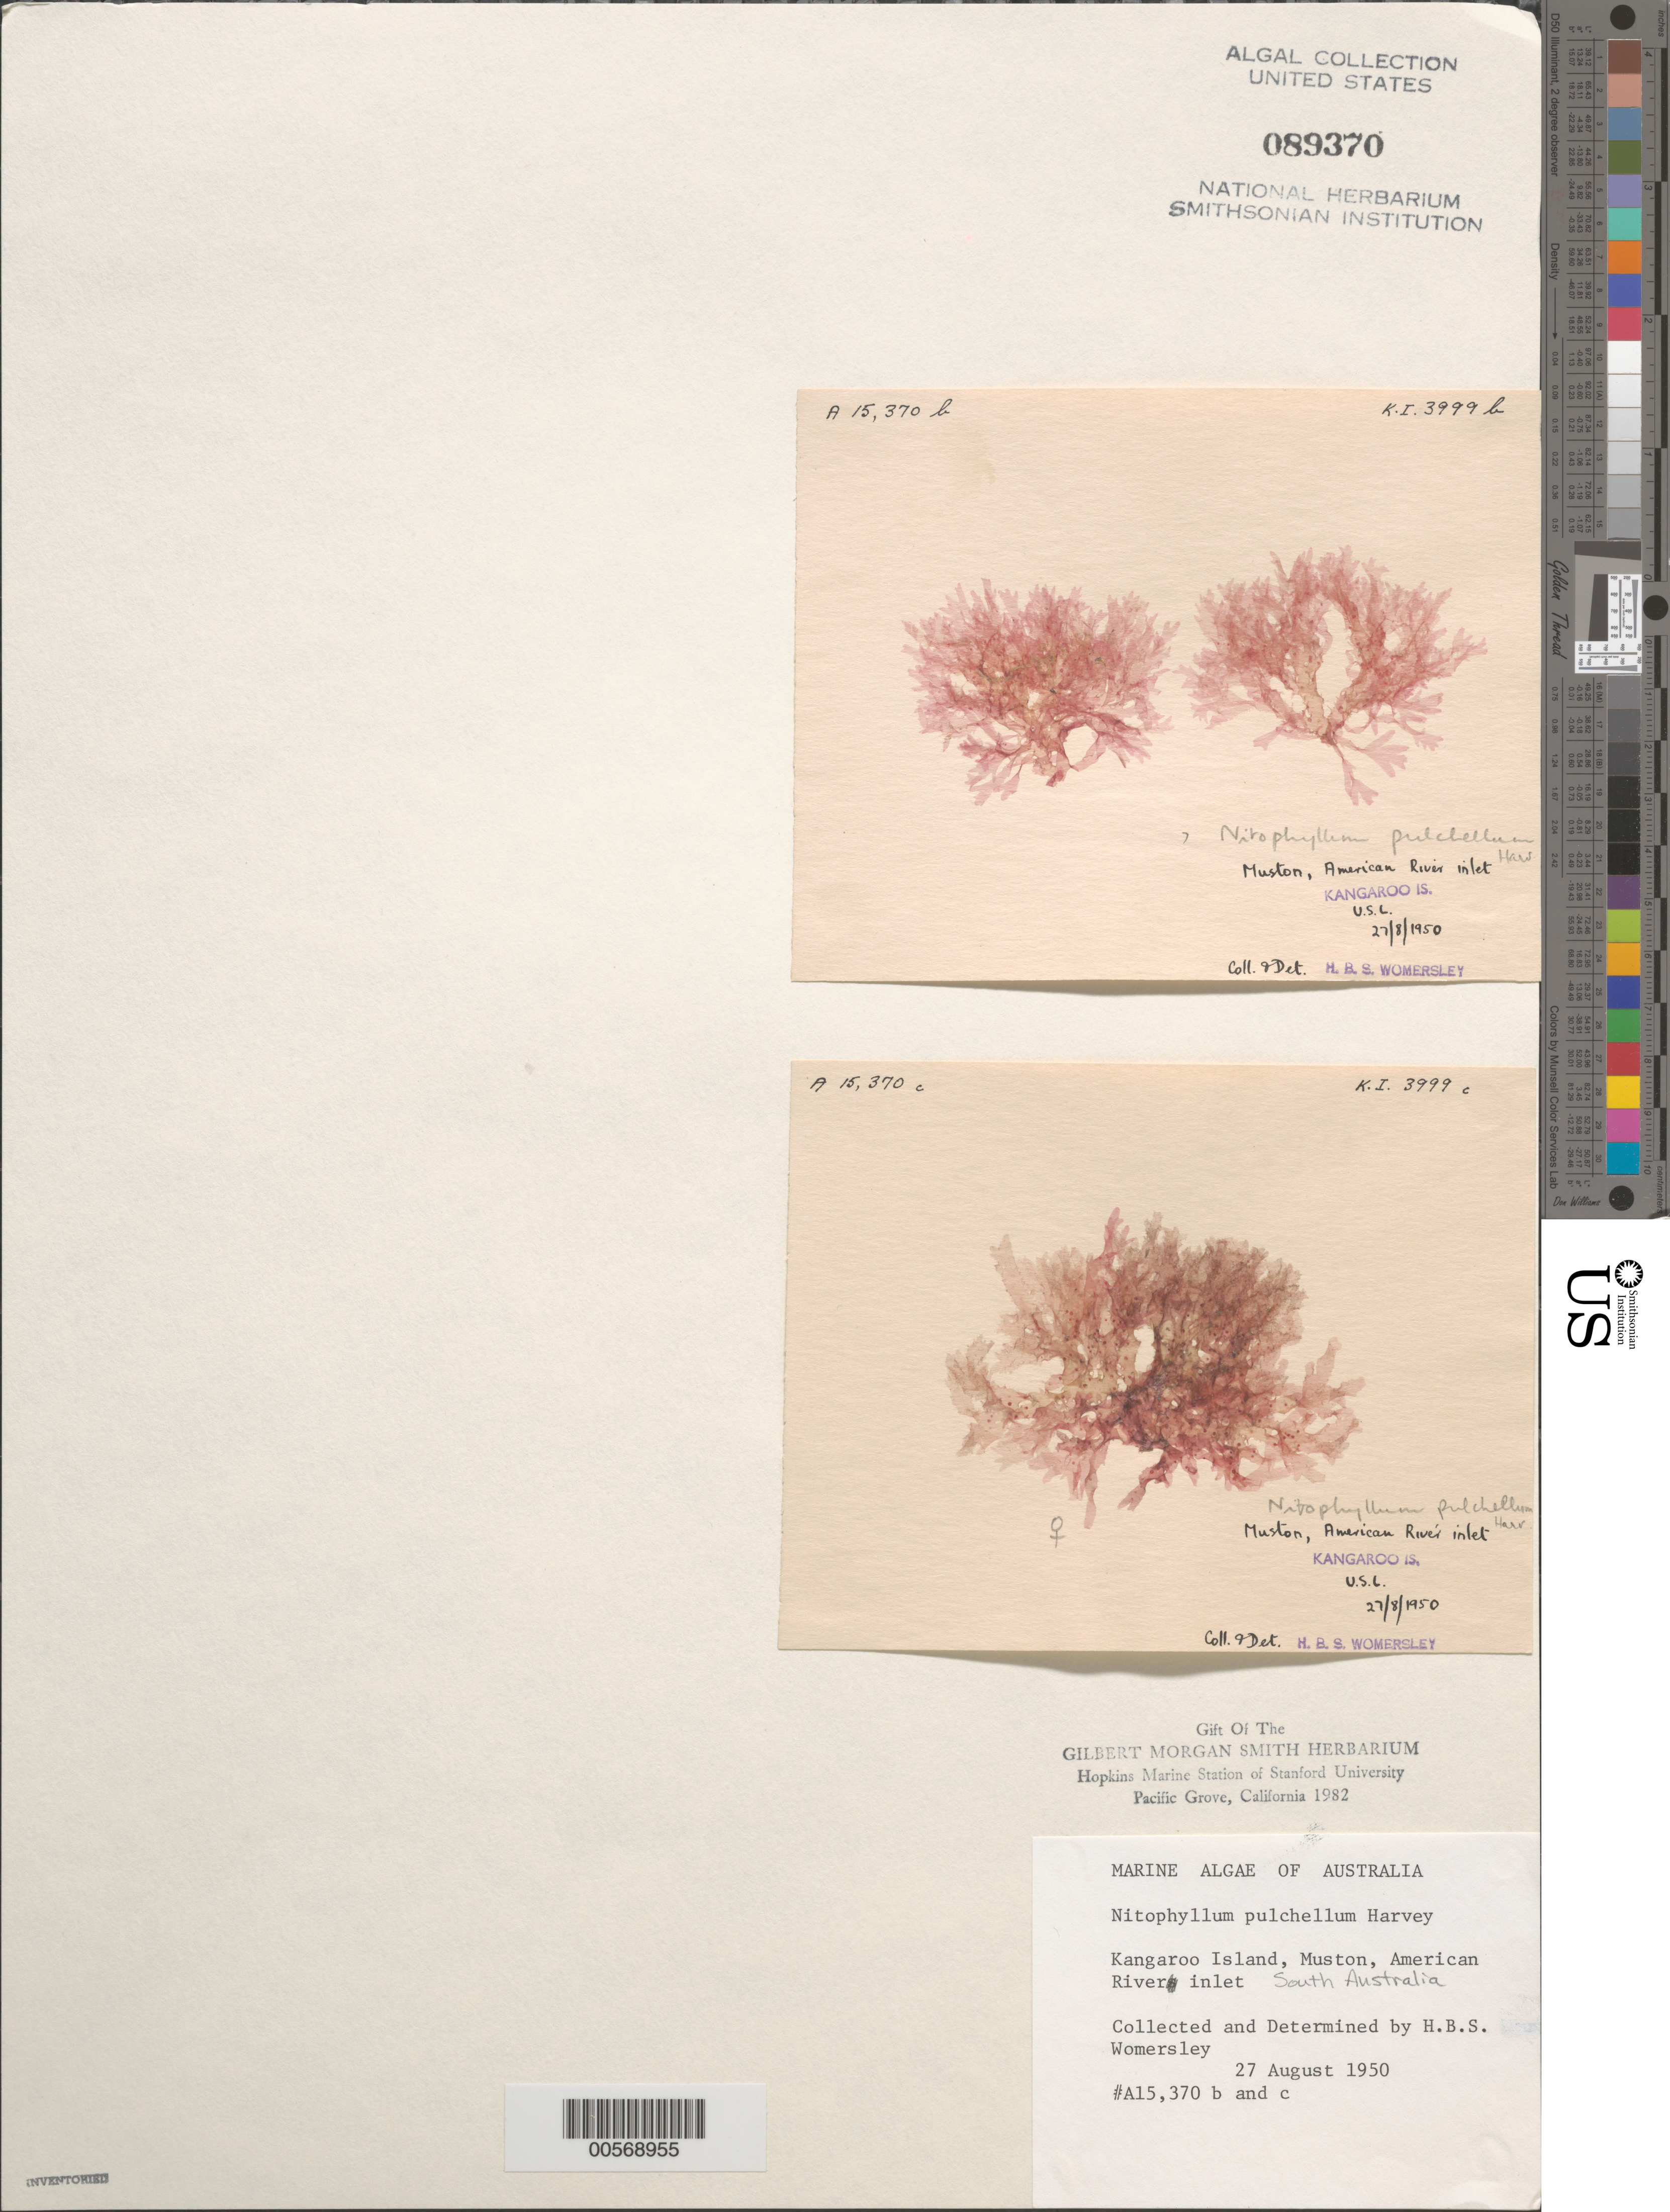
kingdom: Plantae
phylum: Rhodophyta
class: Florideophyceae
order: Ceramiales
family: Delesseriaceae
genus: Nitophyllum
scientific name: Nitophyllum pulchellum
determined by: Womersley, H. B. S.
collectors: H. B. S. Womersley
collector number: A15370B & A15370C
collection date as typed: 27 Aug 1950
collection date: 1950-08-27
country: Australia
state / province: South Australia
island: Kangaroo Island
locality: Muston, American River Inlet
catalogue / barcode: US 89370